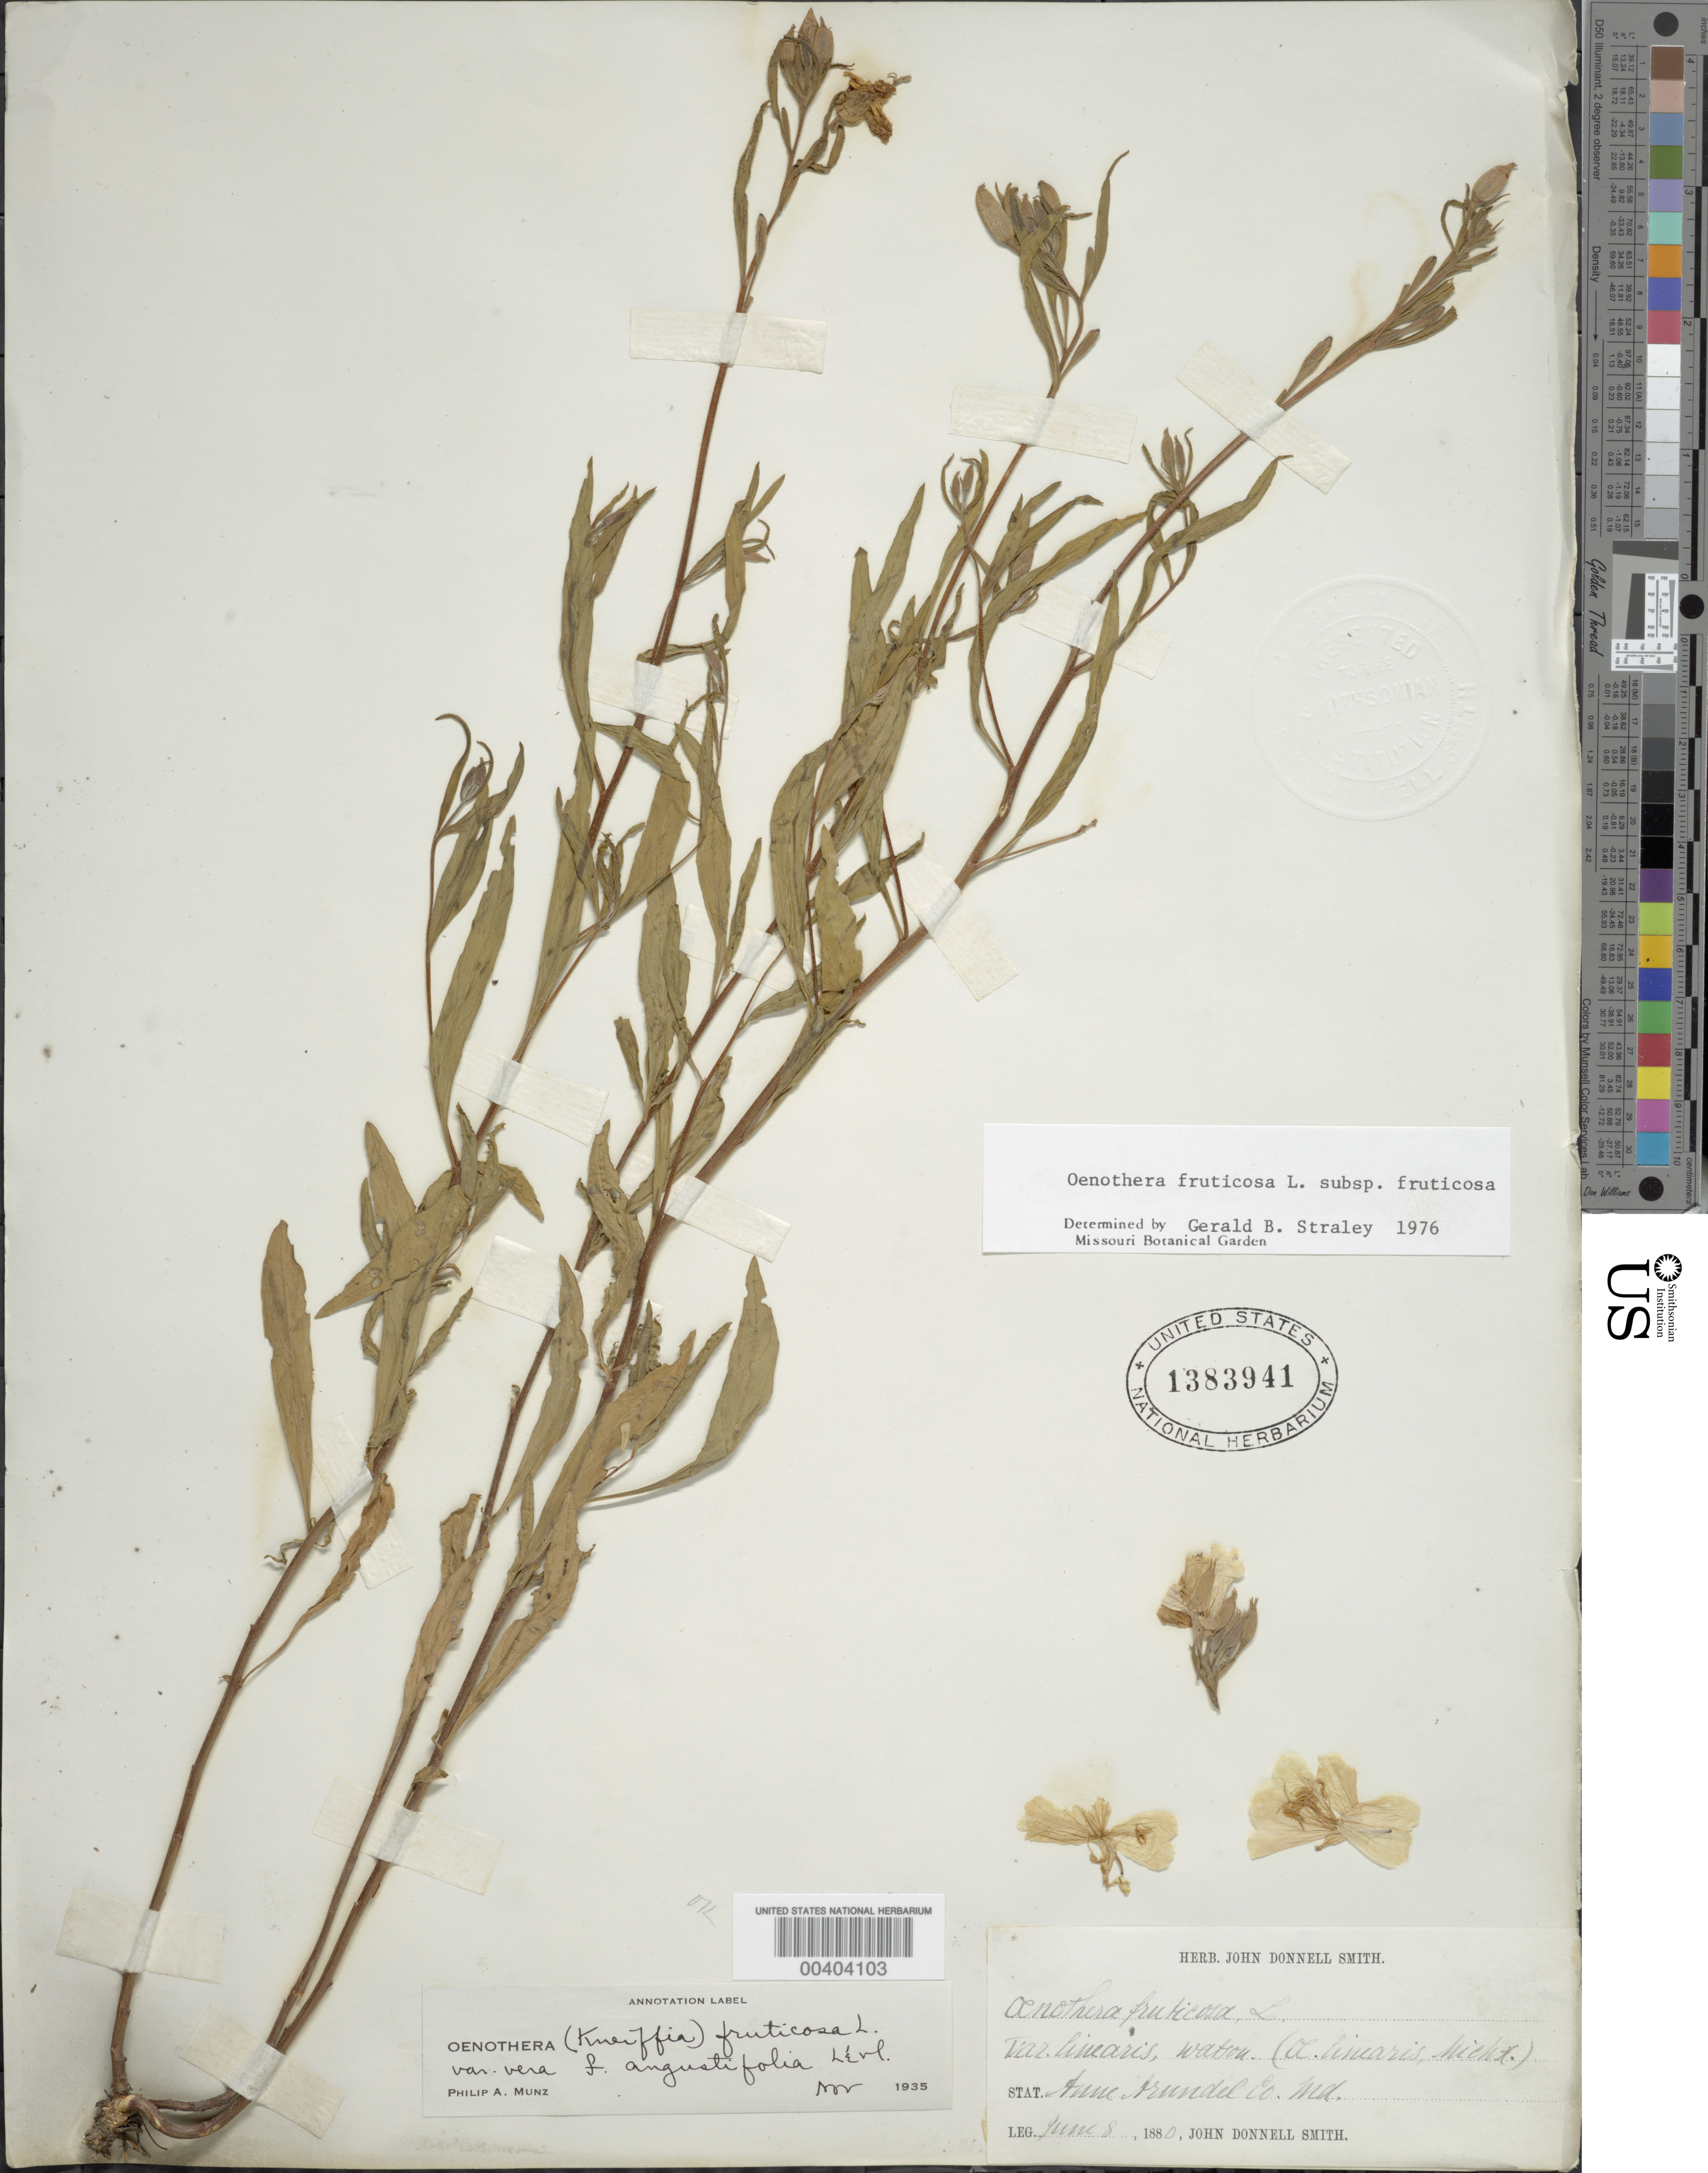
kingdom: Plantae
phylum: Tracheophyta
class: Magnoliopsida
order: Myrtales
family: Onagraceae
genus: Oenothera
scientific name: Oenothera fruticosa subsp. fruticosa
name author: L.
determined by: Straley, G. B.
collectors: J. Donnell Smith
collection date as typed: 08 Jun 1880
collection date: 1880-06-08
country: United States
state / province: Maryland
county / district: Anne Arundel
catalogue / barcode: US 1383941